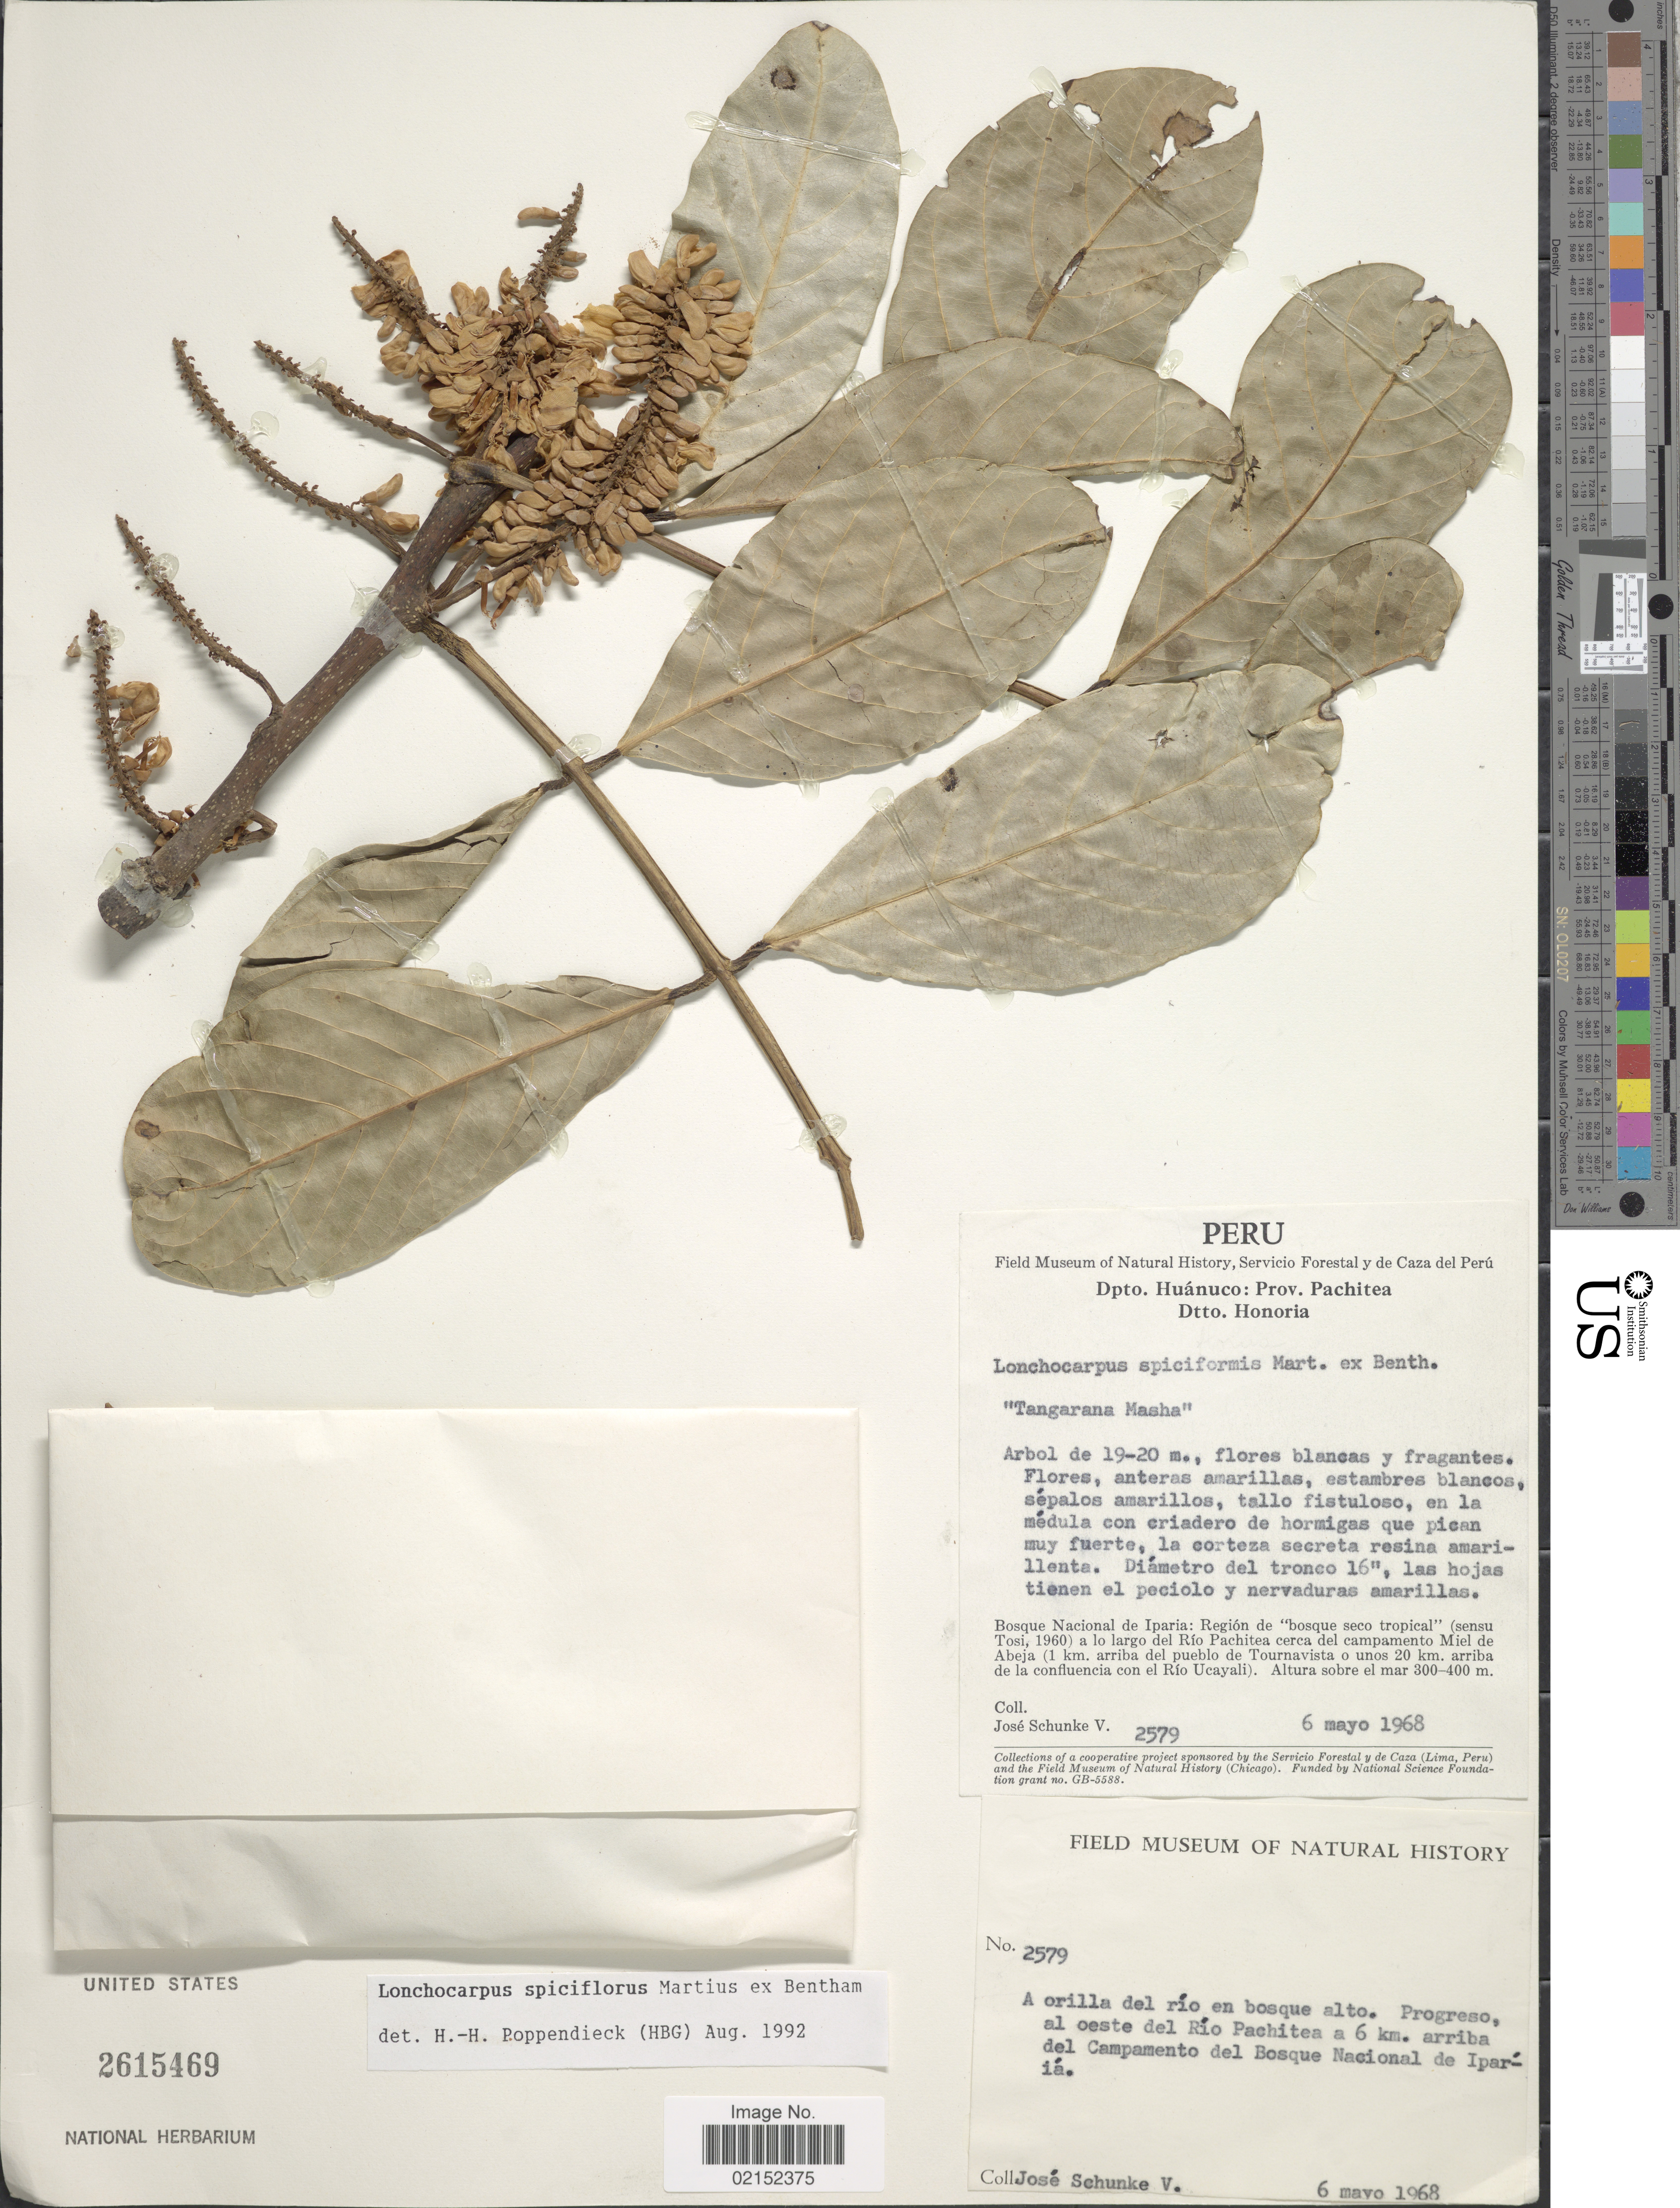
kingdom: Plantae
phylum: Tracheophyta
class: Magnoliopsida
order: Fabales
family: Fabaceae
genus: Lonchocarpus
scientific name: Lonchocarpus spiciflorus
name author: Mart. ex Benth.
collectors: J. Schunke Vigo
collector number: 2579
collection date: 1968-05-06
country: Peru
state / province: Huánuco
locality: Prov. Pachitea, Dtto. Honoria, Bosque Nacional de Iparia: Region de ""bosque seco tropical""(sensu Tosi, 1960) a lo largo del Rio Pachitea cerca del campamento Miel de Abeja (1 km. arriba del pueblo de Tournavista o unos 20 km. arriba de la confluencia con el Rio Ucayali), a orilla del rio en bosque alto, Progreso, al oeste del Rio Pachitea a 6 km. arroba del Campamento del Bosque Nacional de Iparia.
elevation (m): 300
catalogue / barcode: US 2615469